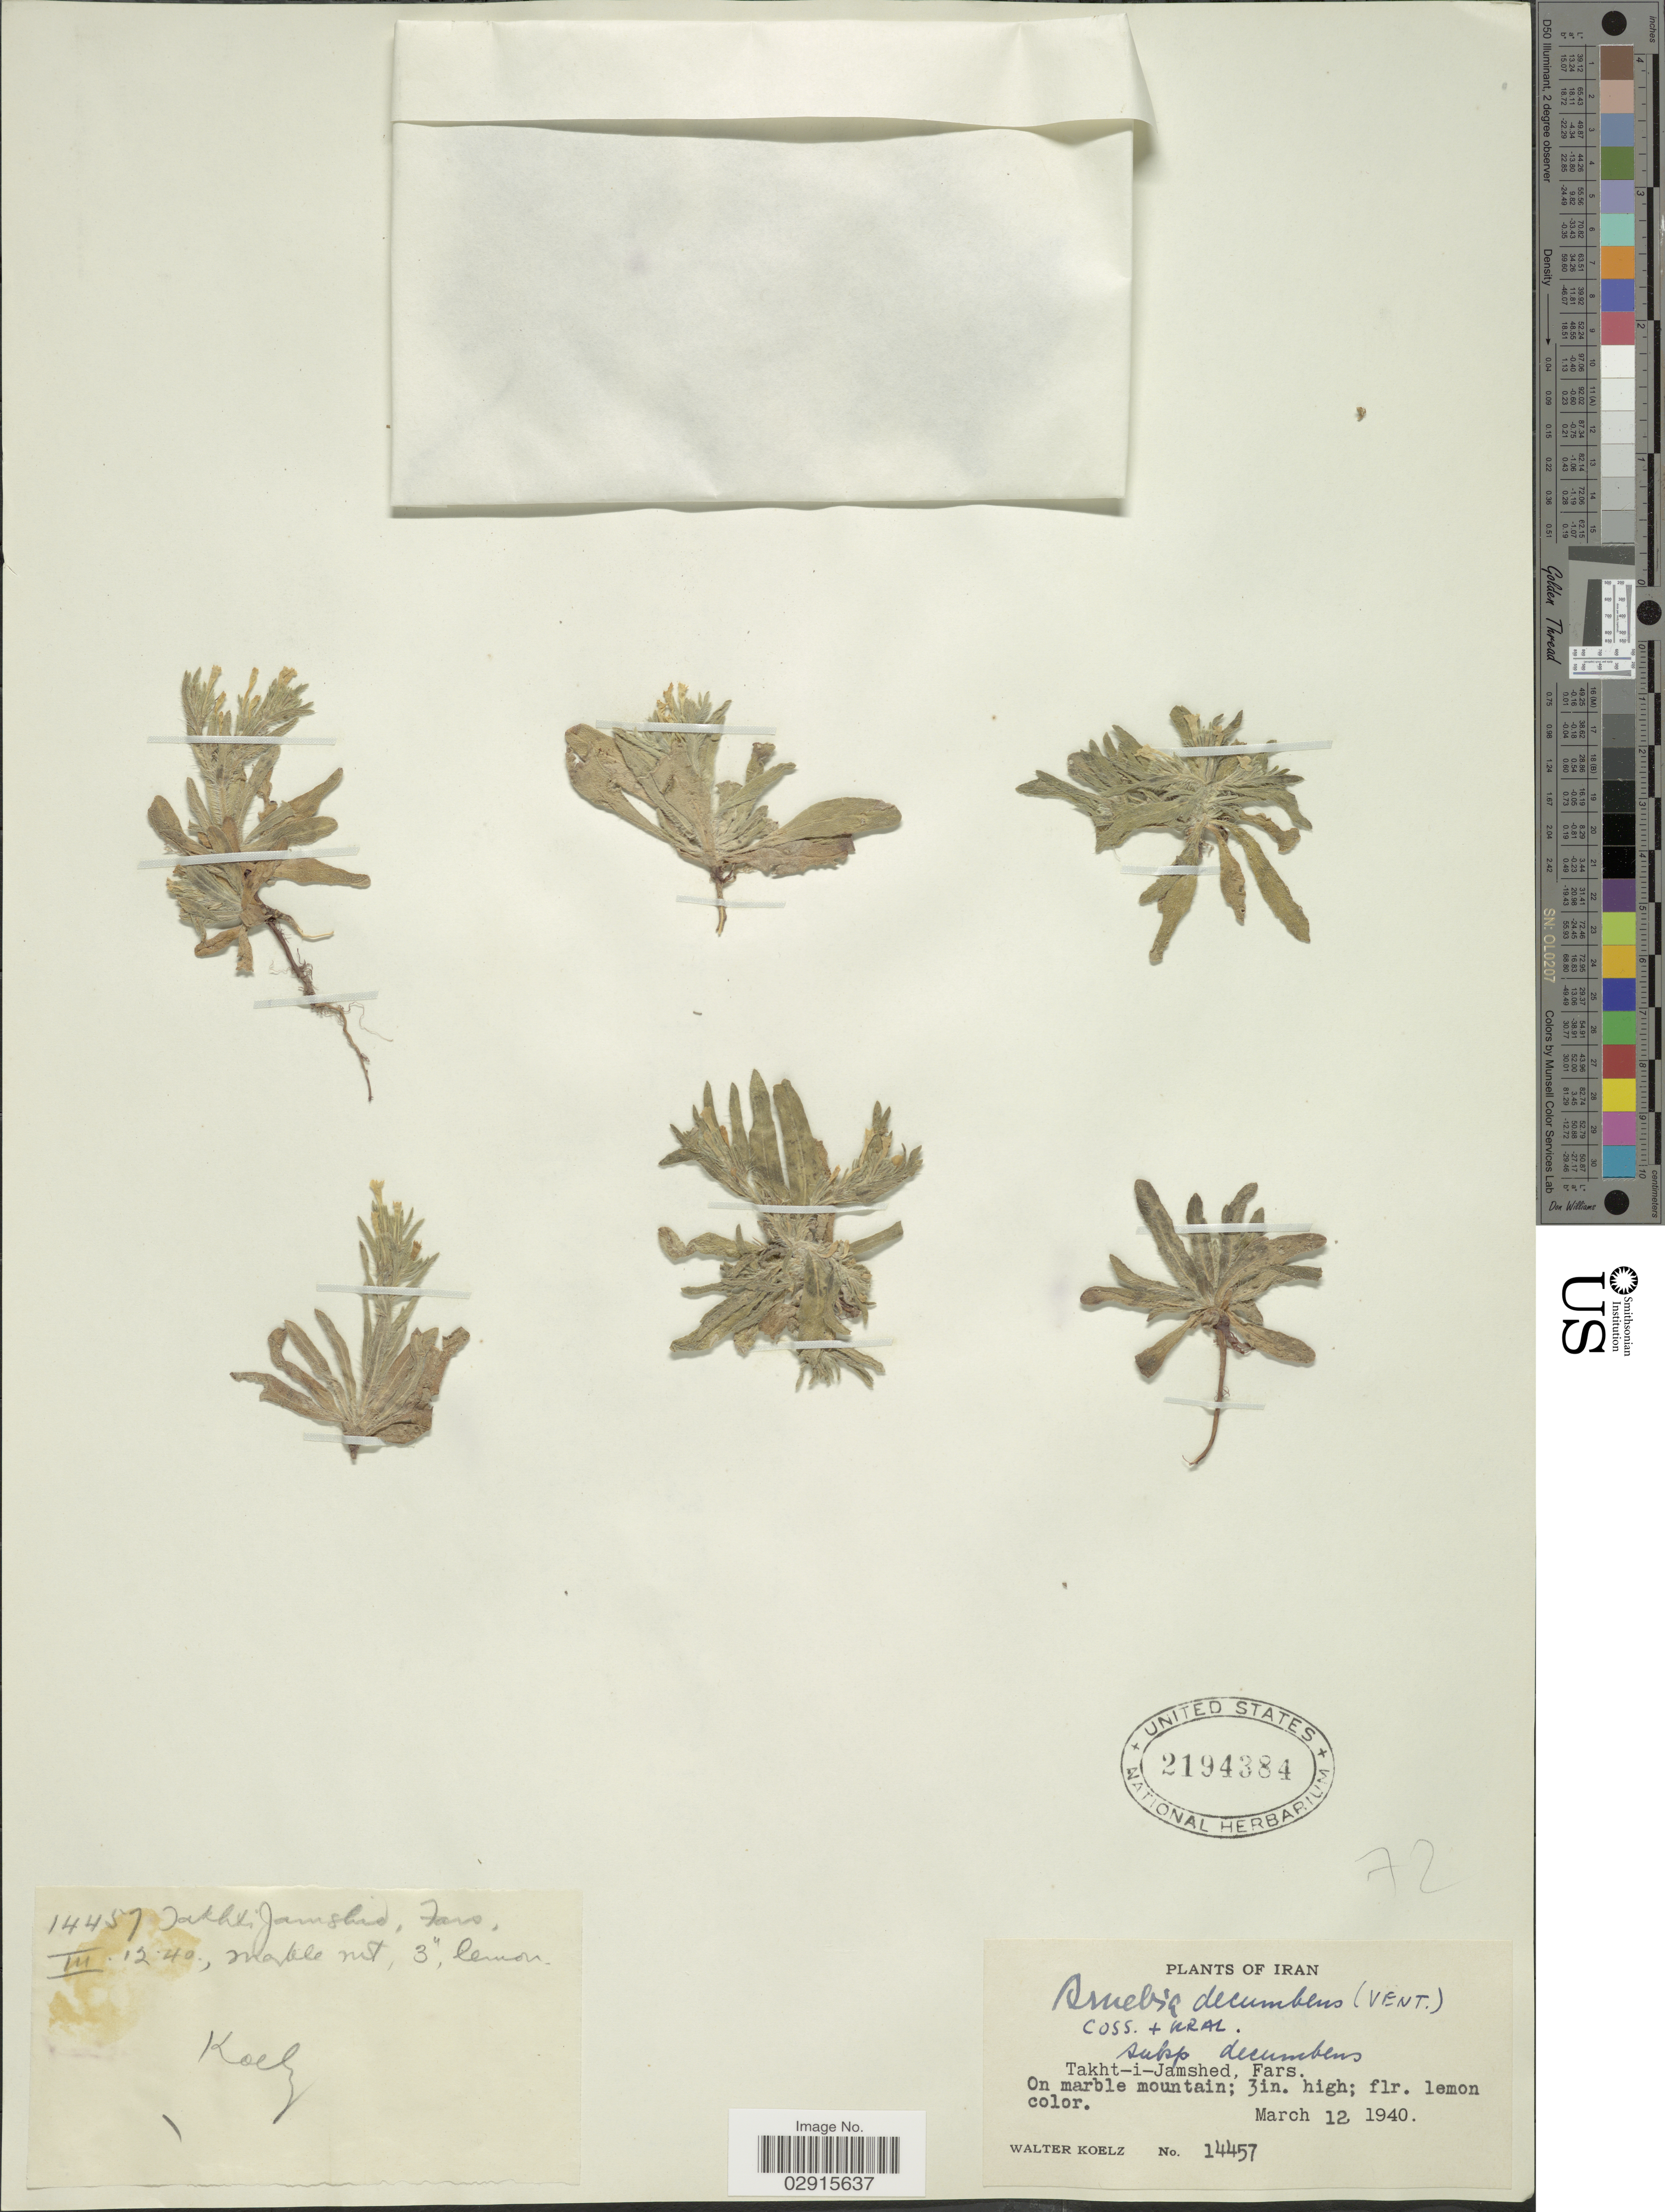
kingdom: Plantae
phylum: Tracheophyta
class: Magnoliopsida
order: Boraginales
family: Boraginaceae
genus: Arnebia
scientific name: Arnebia decumbens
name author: (Vent.) Coss. & Kralik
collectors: W. N. Koelz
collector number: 14457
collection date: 1940-03-12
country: Iran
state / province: Fars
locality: Takht-i-Jamshed, Fars.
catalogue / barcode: US 2194384